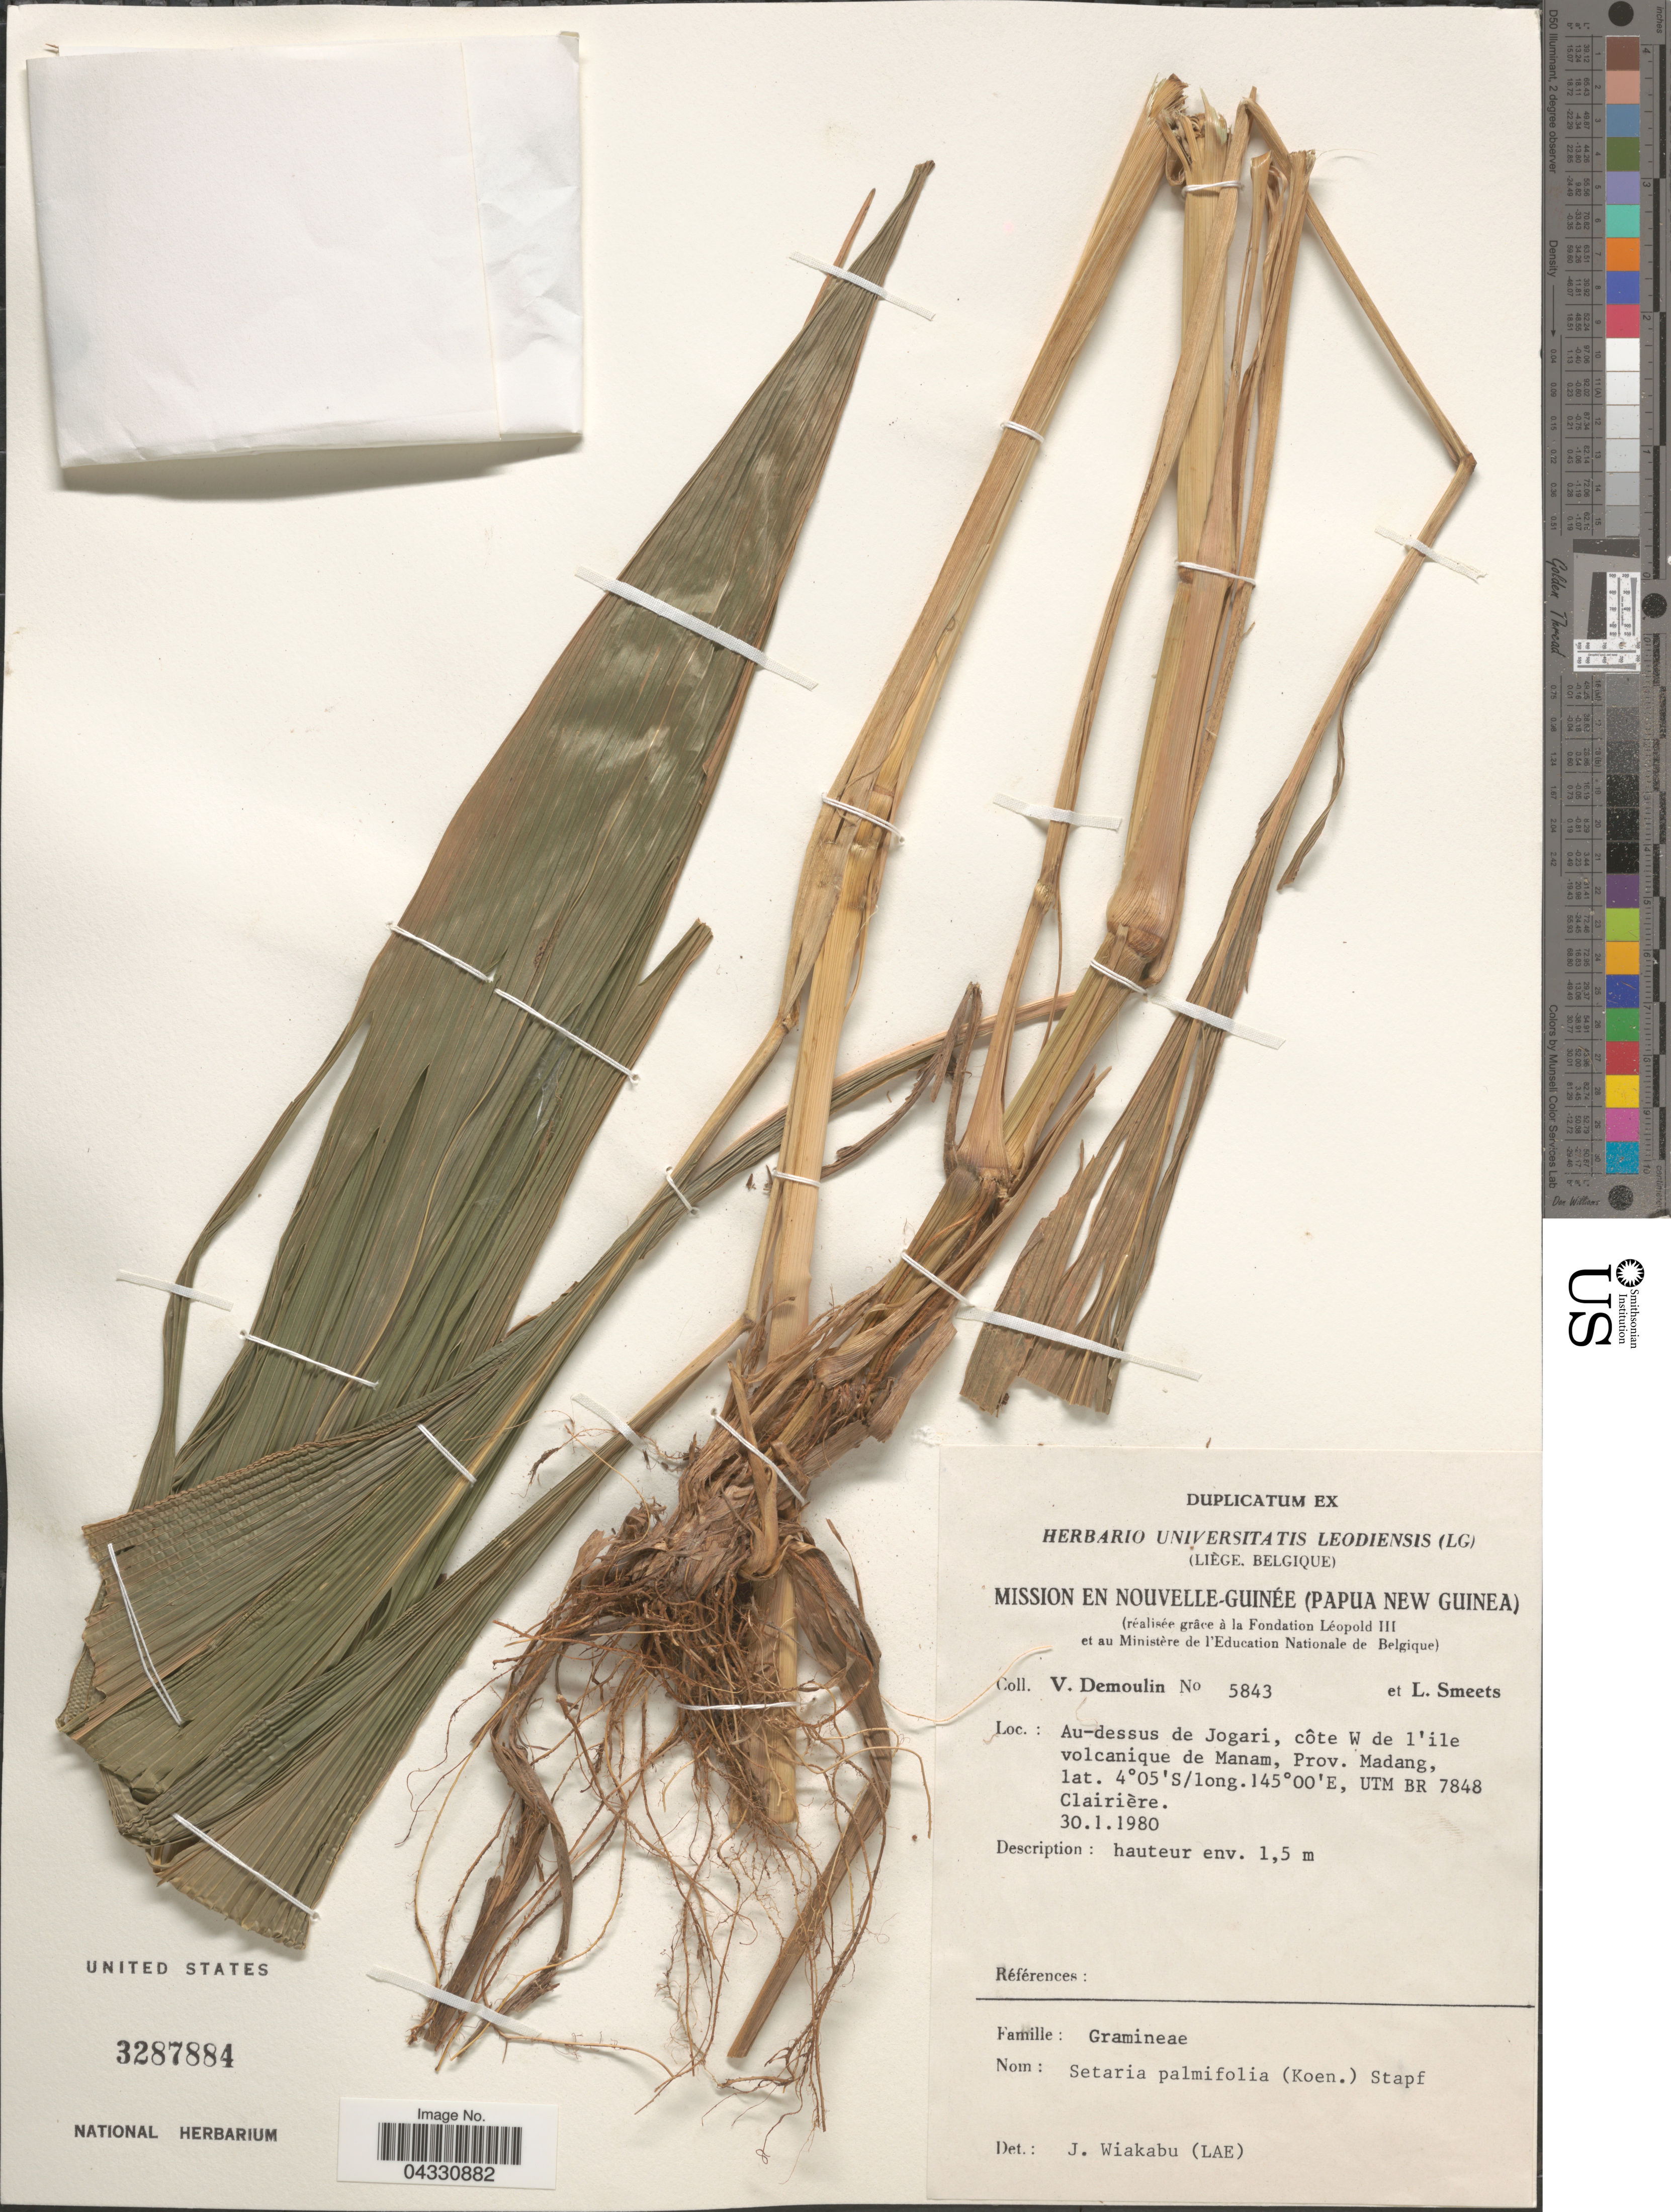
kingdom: Plantae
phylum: Tracheophyta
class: Liliopsida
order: Poales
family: Poaceae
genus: Setaria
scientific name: Setaria palmifolia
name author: (J. Koenig) Stapf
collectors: V. Demoulin & L. Smeets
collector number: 5843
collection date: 1980-01-30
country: Papua New Guinea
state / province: Madang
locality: Mission en Nouvelle-Guinée. Au-dessus de Jogari, côte W de l'ile volcanique de Manam, UTM BR 7848 Clairière.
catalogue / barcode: US 3287884